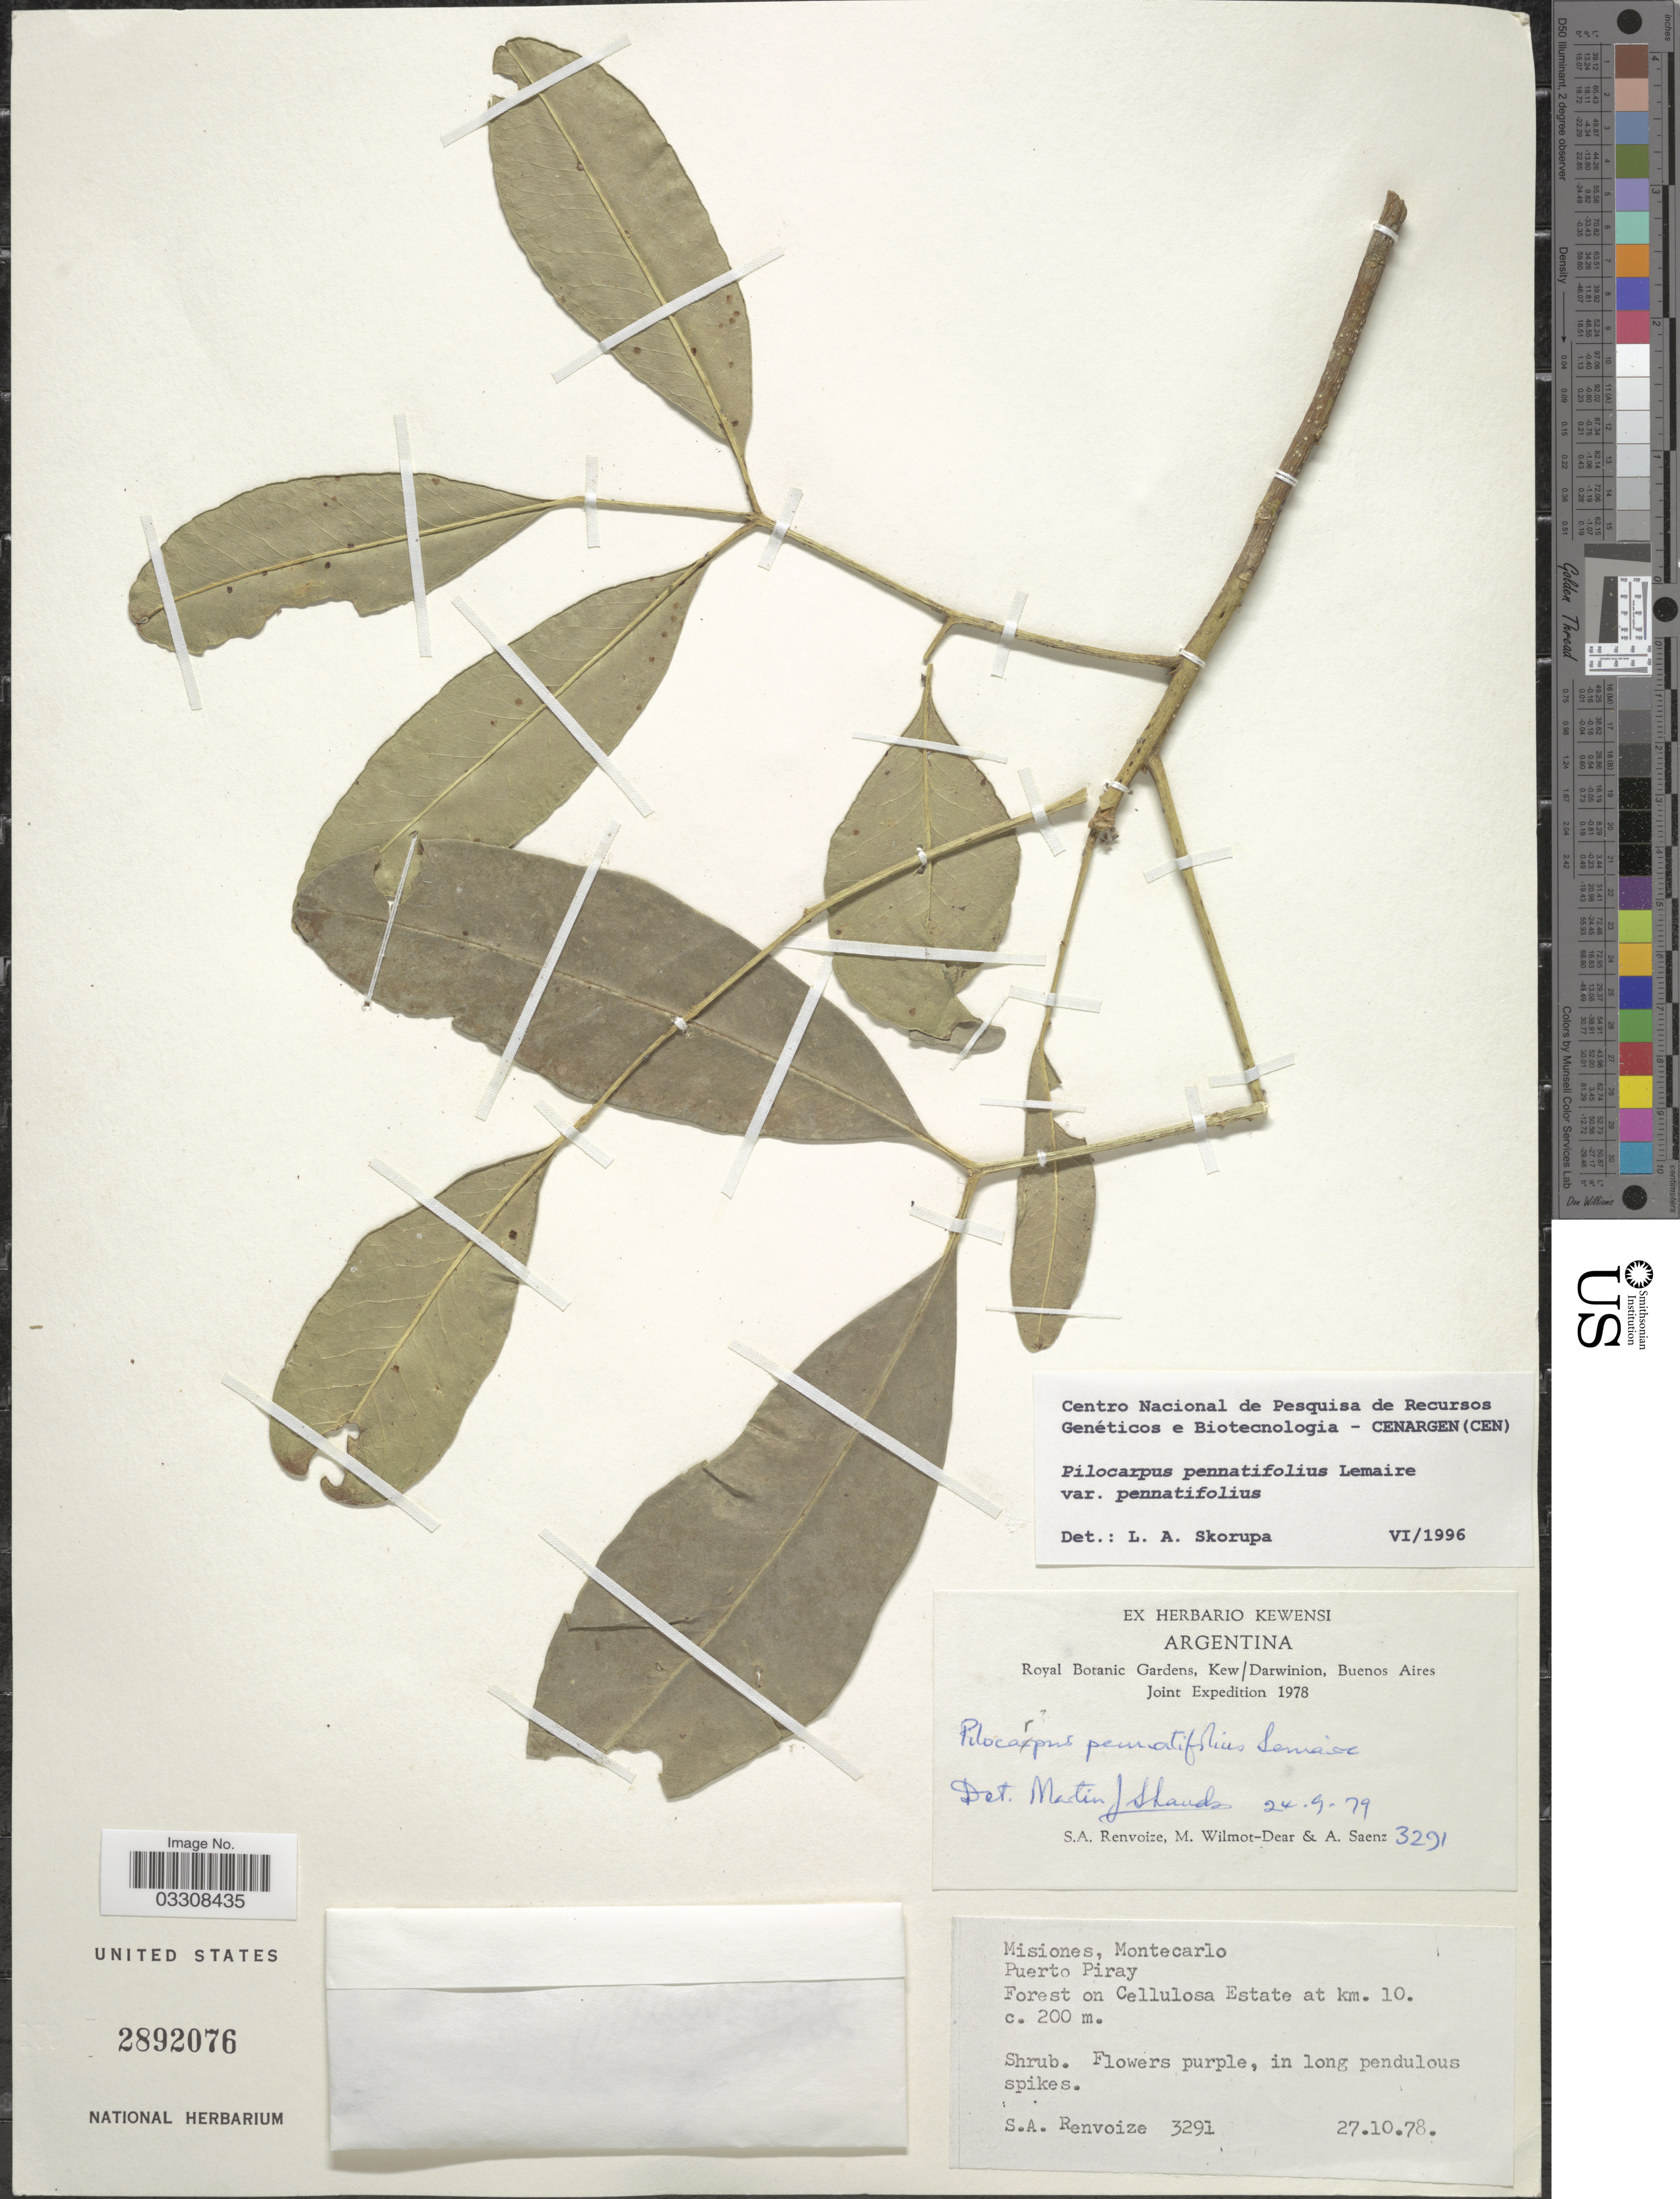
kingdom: Plantae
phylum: Tracheophyta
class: Magnoliopsida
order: Sapindales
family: Rutaceae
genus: Pilocarpus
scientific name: Pilocarpus pennatifolius var. pennatifolius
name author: Lem.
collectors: S. A. Renvoize, M. Wilmot-Dear & A. Saenz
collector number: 3291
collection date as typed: Transcribed d/m/y: 27/10/78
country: Argentina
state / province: Misiones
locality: Buenos Aires. [unsure placement] Montecarlo. Puerto Piray. Forest on Cellulosa Estate at km. 10.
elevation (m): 200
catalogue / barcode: US 2892076